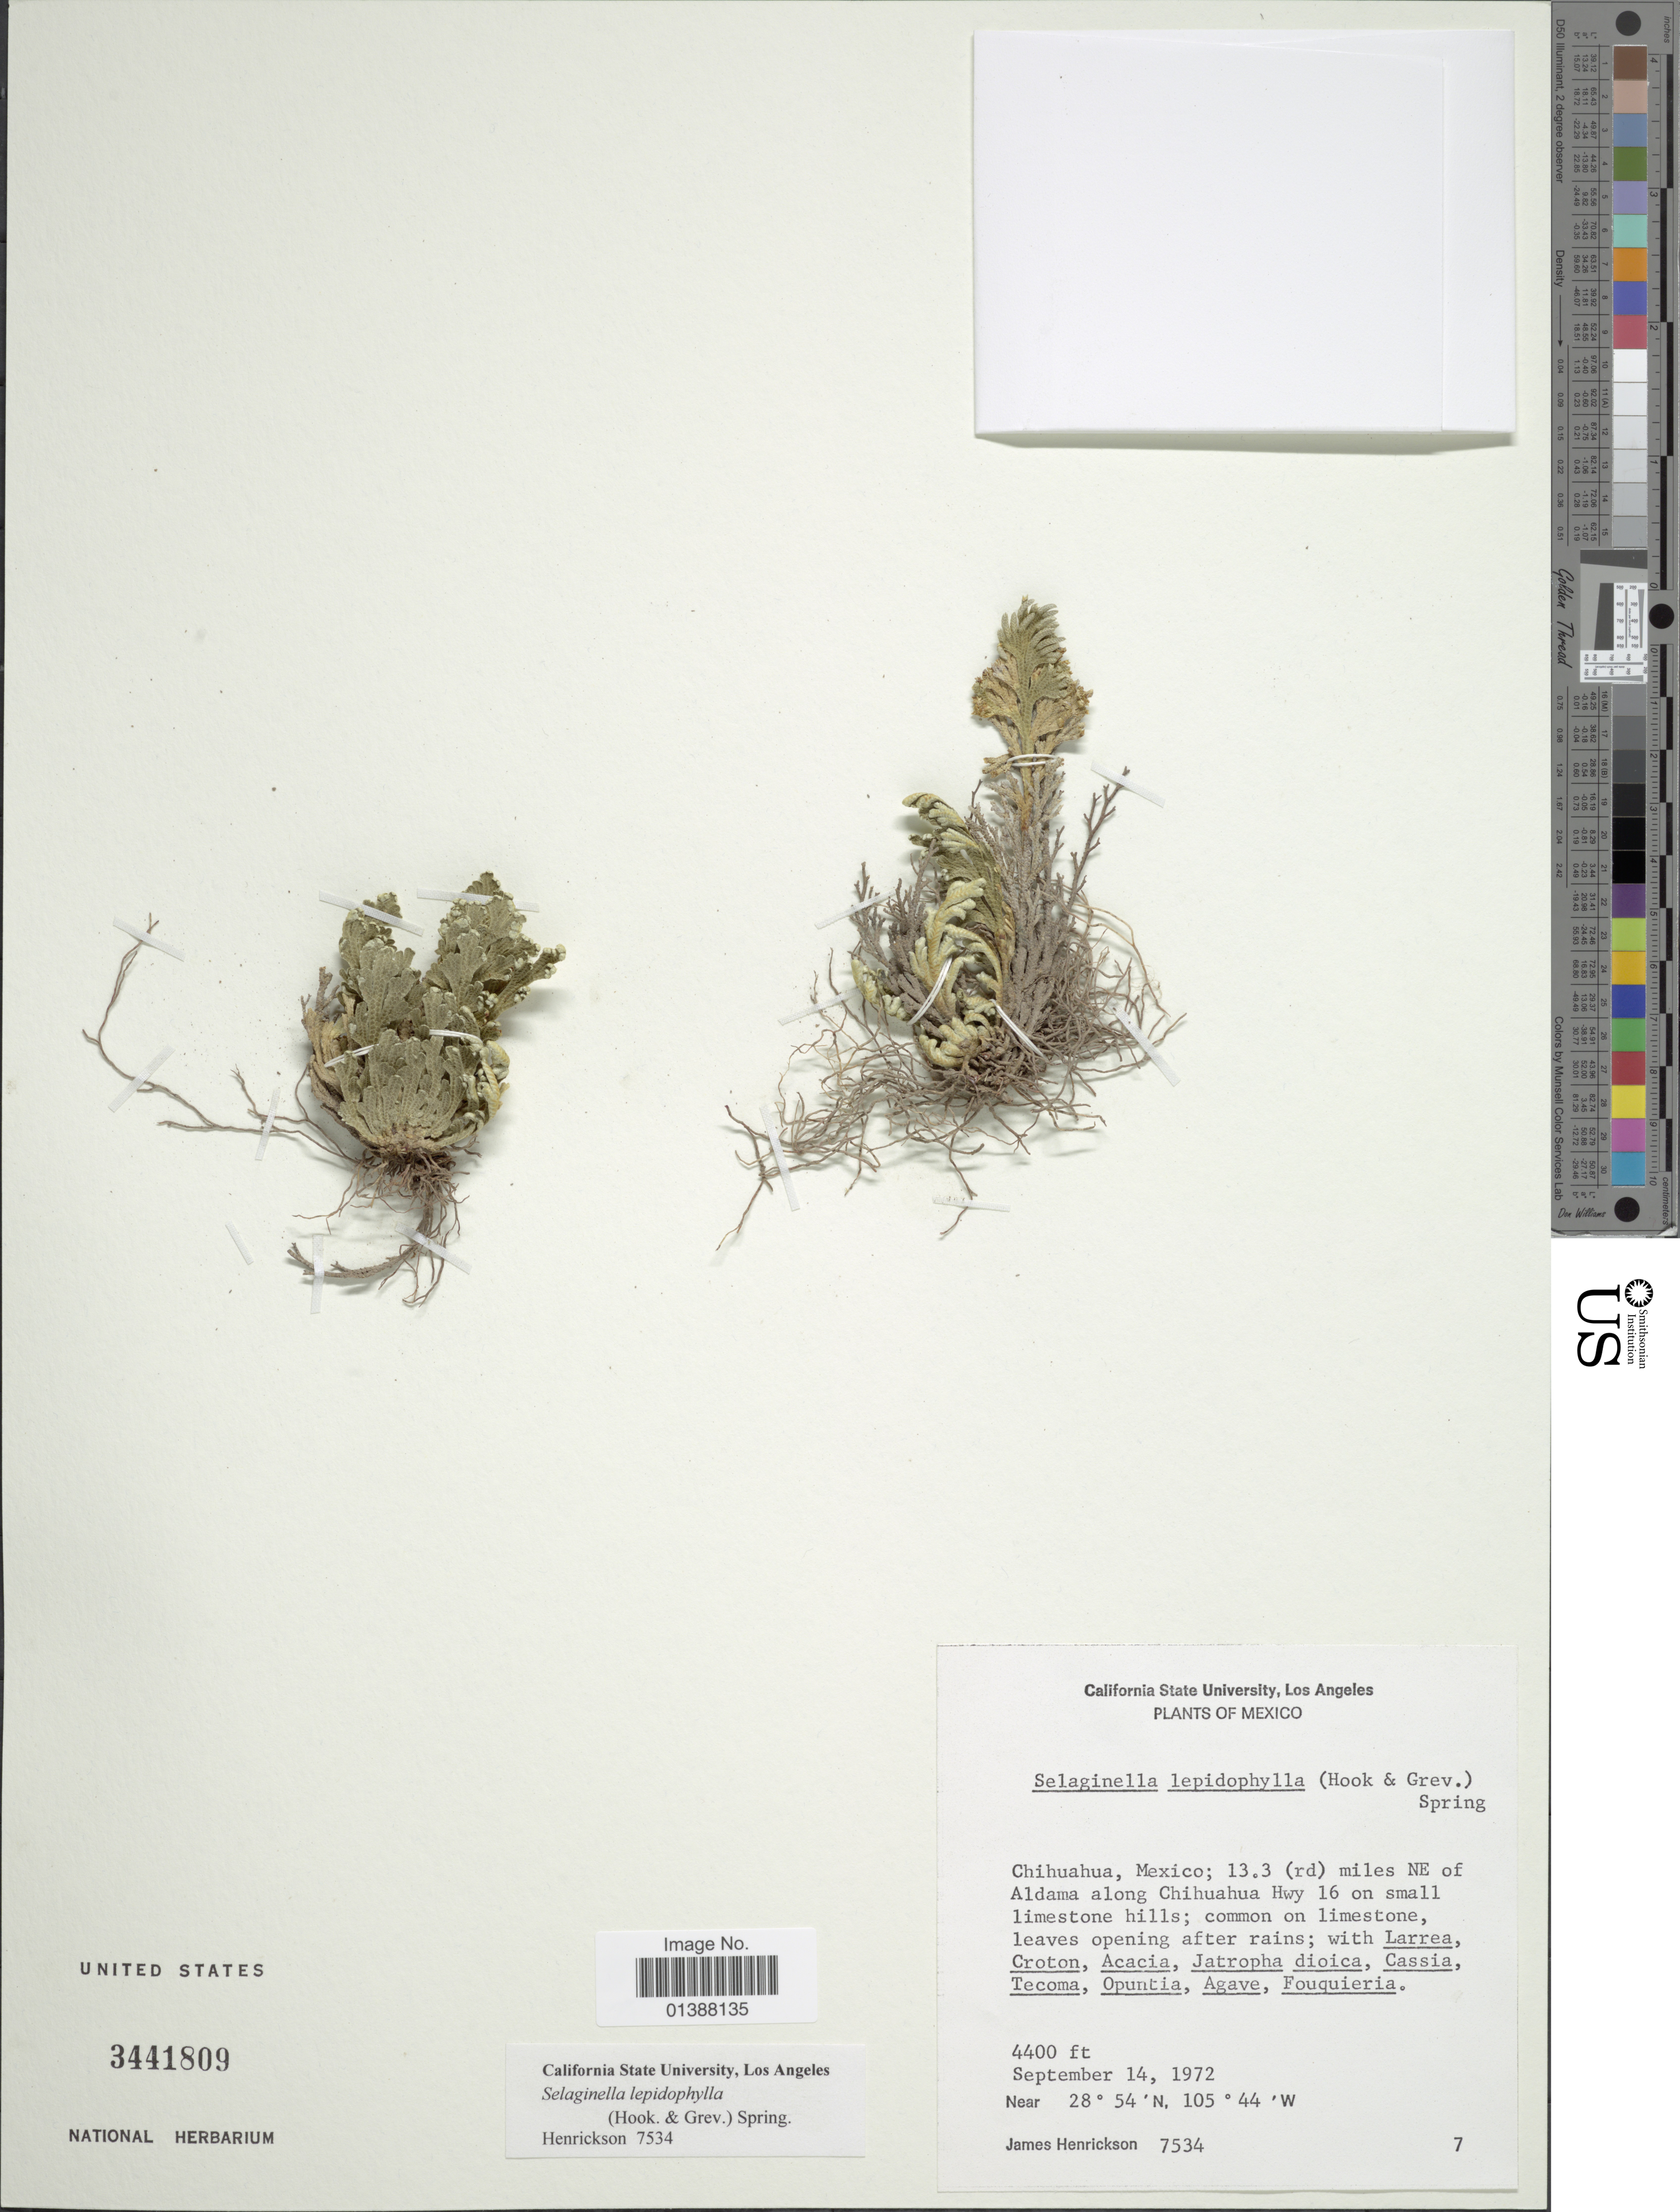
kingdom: Plantae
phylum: Tracheophyta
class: Lycopodiopsida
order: Selaginellales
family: Selaginellaceae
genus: Selaginella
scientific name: Selaginella lepidophylla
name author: (Hook. & Grev.) Spring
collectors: J. Henrickson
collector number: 7534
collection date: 1972-09-14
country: Mexico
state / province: Chihuahua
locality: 13.3 (rd) miles NE of Aldama along Chihuahua Hwy 16 on small limestone hills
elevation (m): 1341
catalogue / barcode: US 3441809